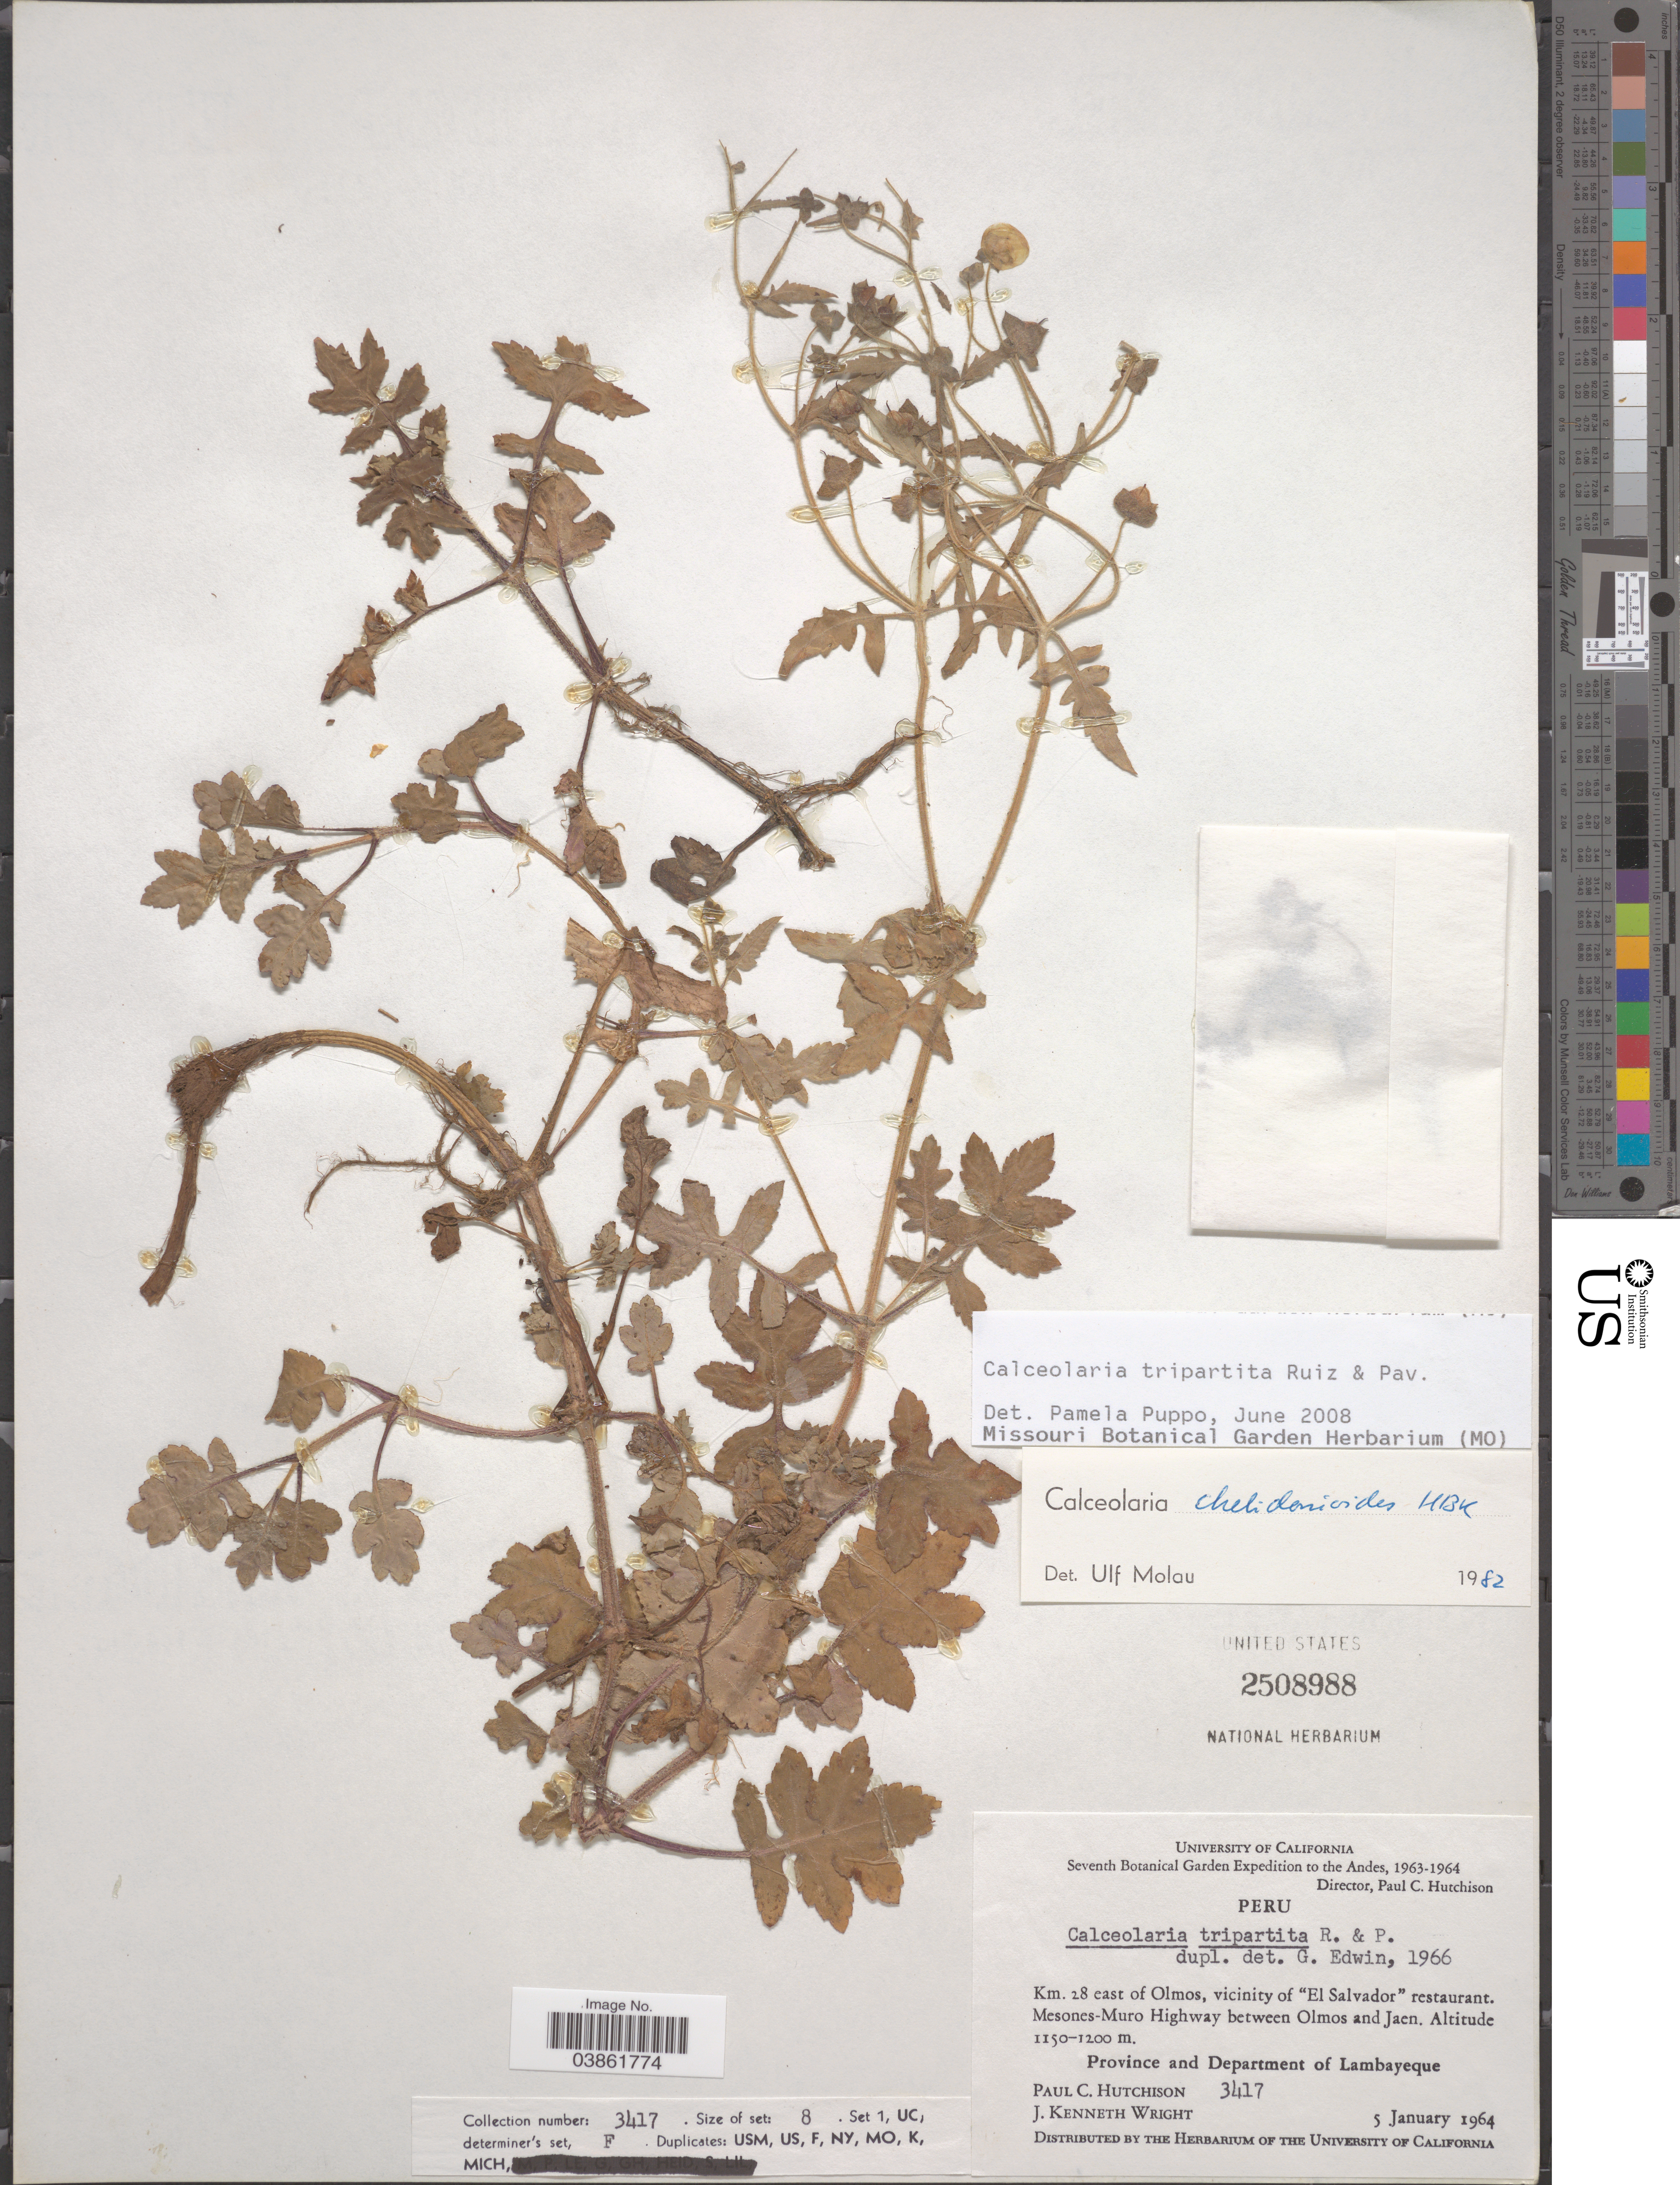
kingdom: Plantae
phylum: Tracheophyta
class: Magnoliopsida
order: Lamiales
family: Calceolariaceae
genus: Calceolaria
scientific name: Calceolaria tripartita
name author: Ruiz & Pav.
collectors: P. C. Hutchison & J. K. Wright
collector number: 3417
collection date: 1964-01-05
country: Peru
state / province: Lambayeque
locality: The Andes. Km. 28 east of Olmos, vicinity of "El Salvador" restaurant. Mesones-Muro Highway between Olmos and Jaen. Province and Department of Lambayeque.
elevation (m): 1150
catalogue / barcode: US 2508988